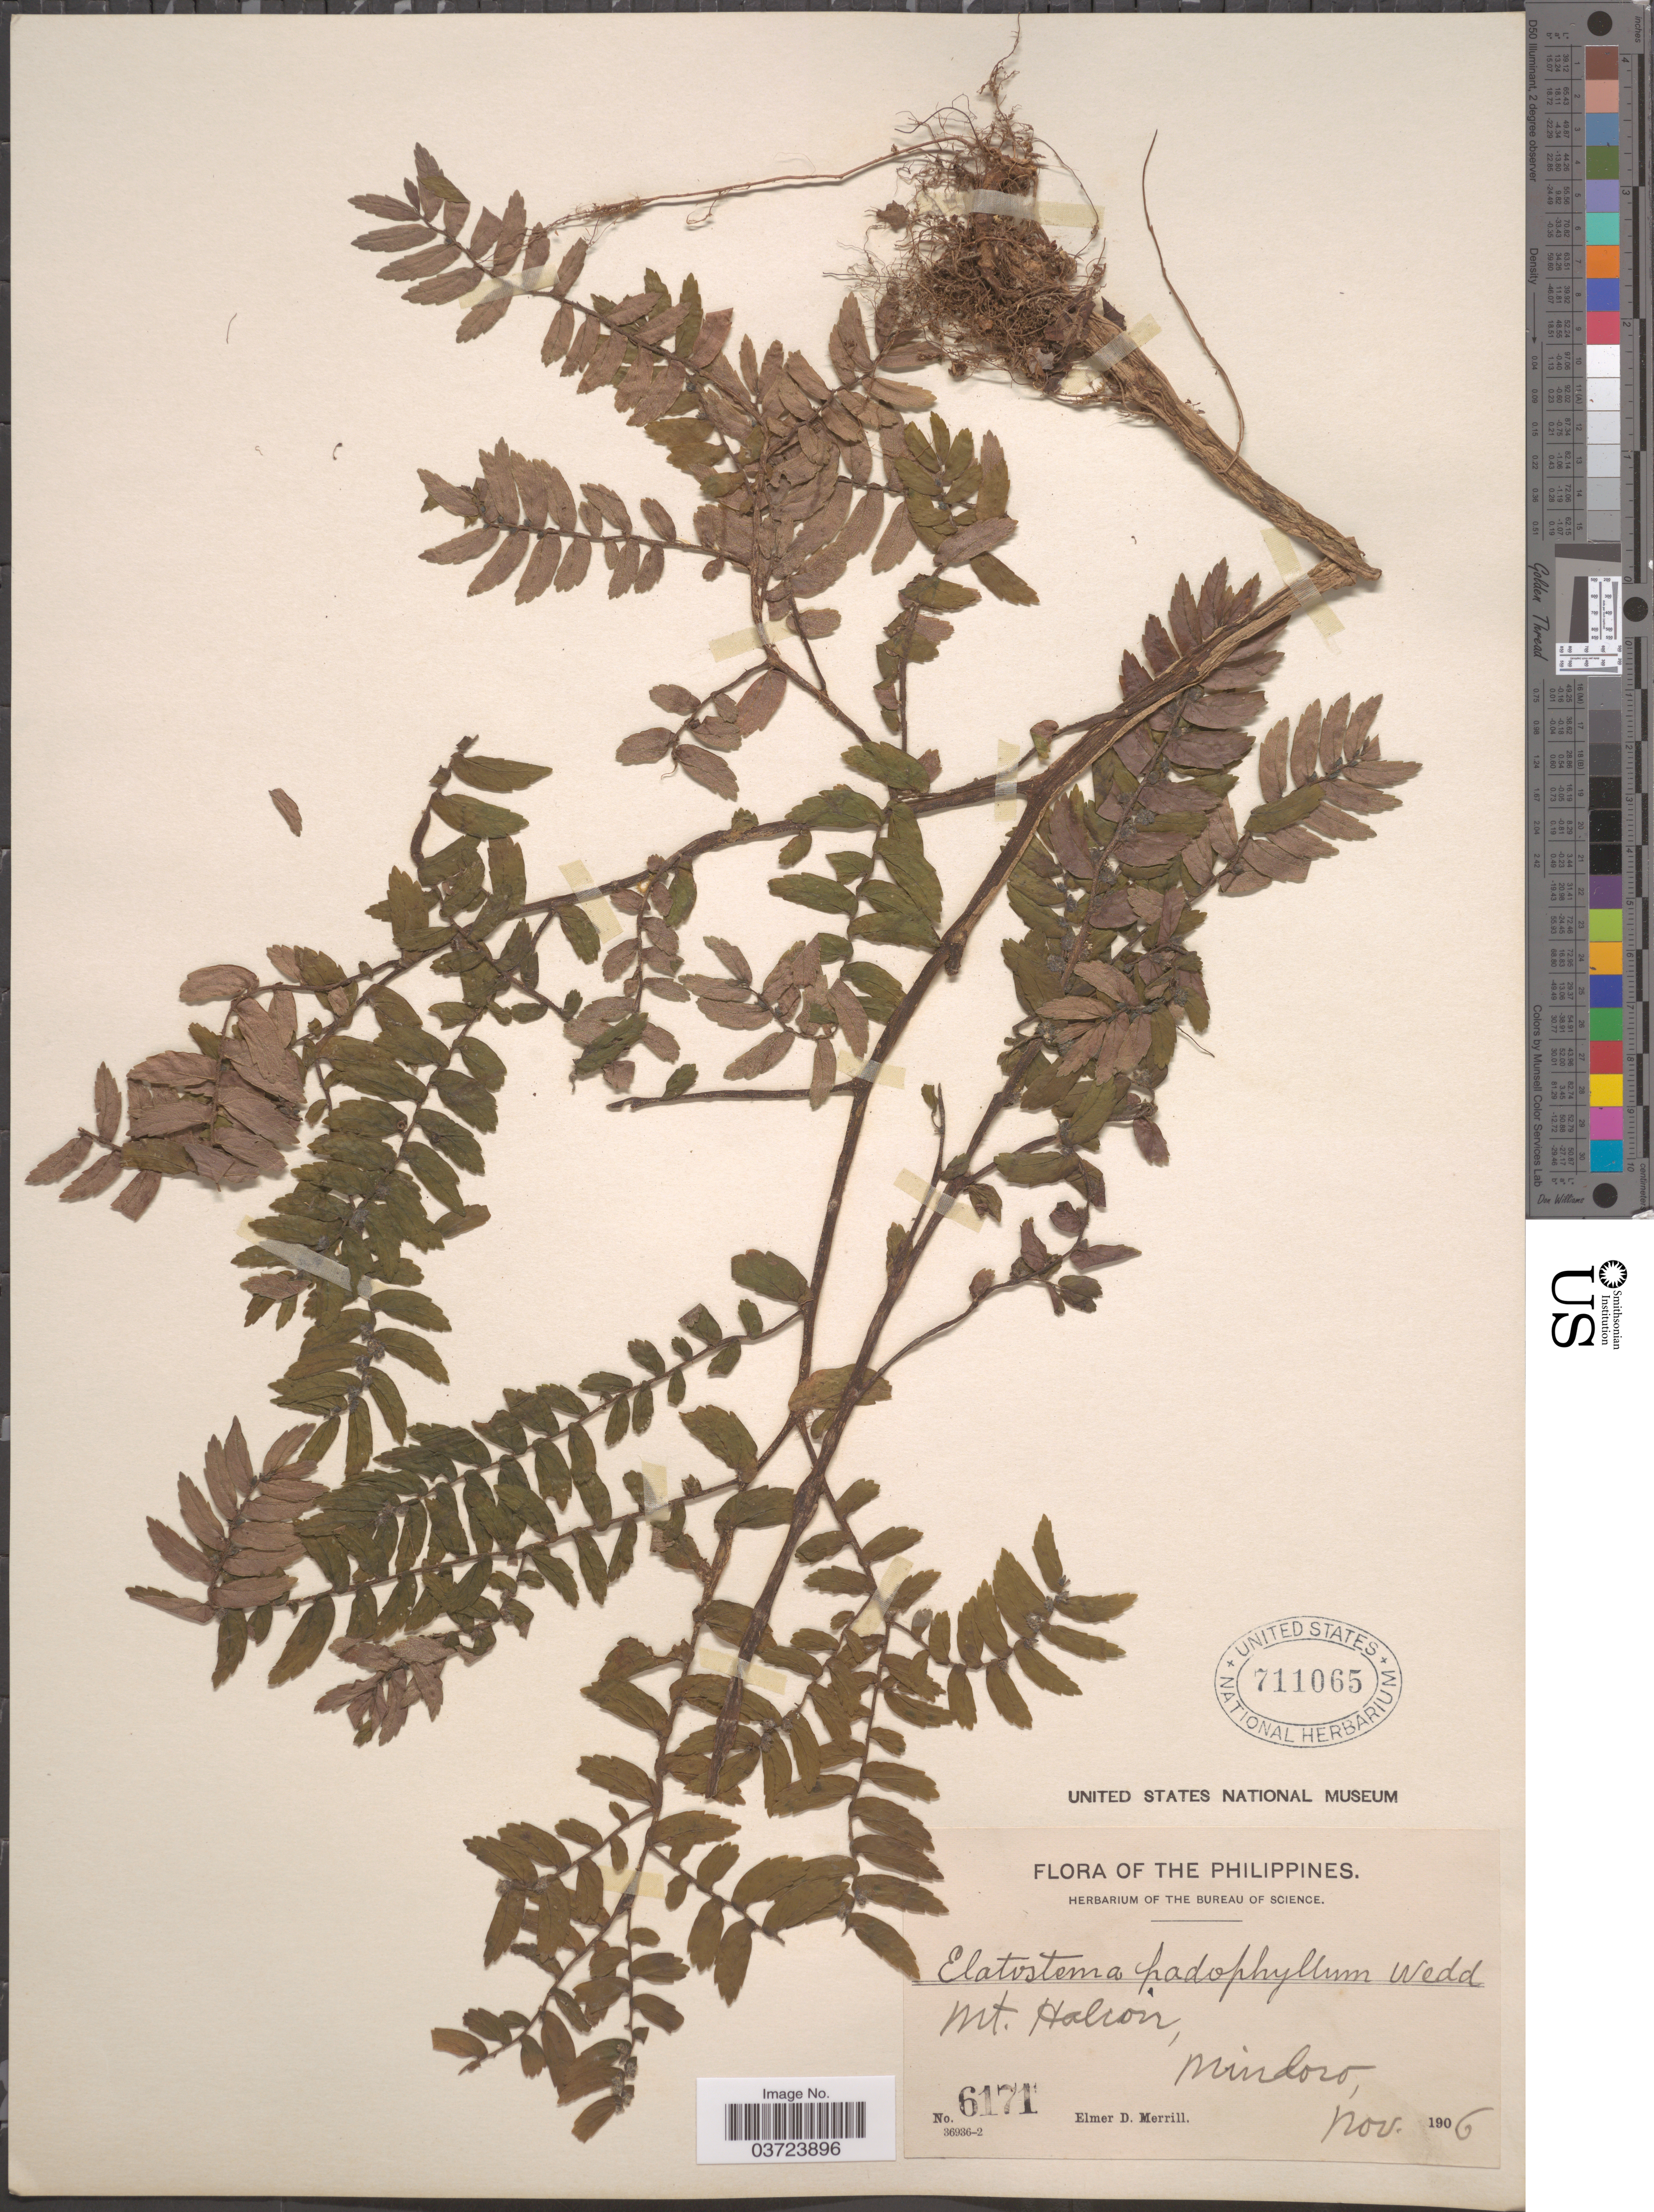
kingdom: Plantae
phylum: Tracheophyta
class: Magnoliopsida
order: Rosales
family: Urticaceae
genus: Elatostema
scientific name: Elatostema podophyllum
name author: Wedd.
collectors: E. D. Merrill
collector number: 6171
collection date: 1906-11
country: Philippines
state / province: Mimaropa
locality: Mt. Halcon, Mindoro.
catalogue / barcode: US 711065